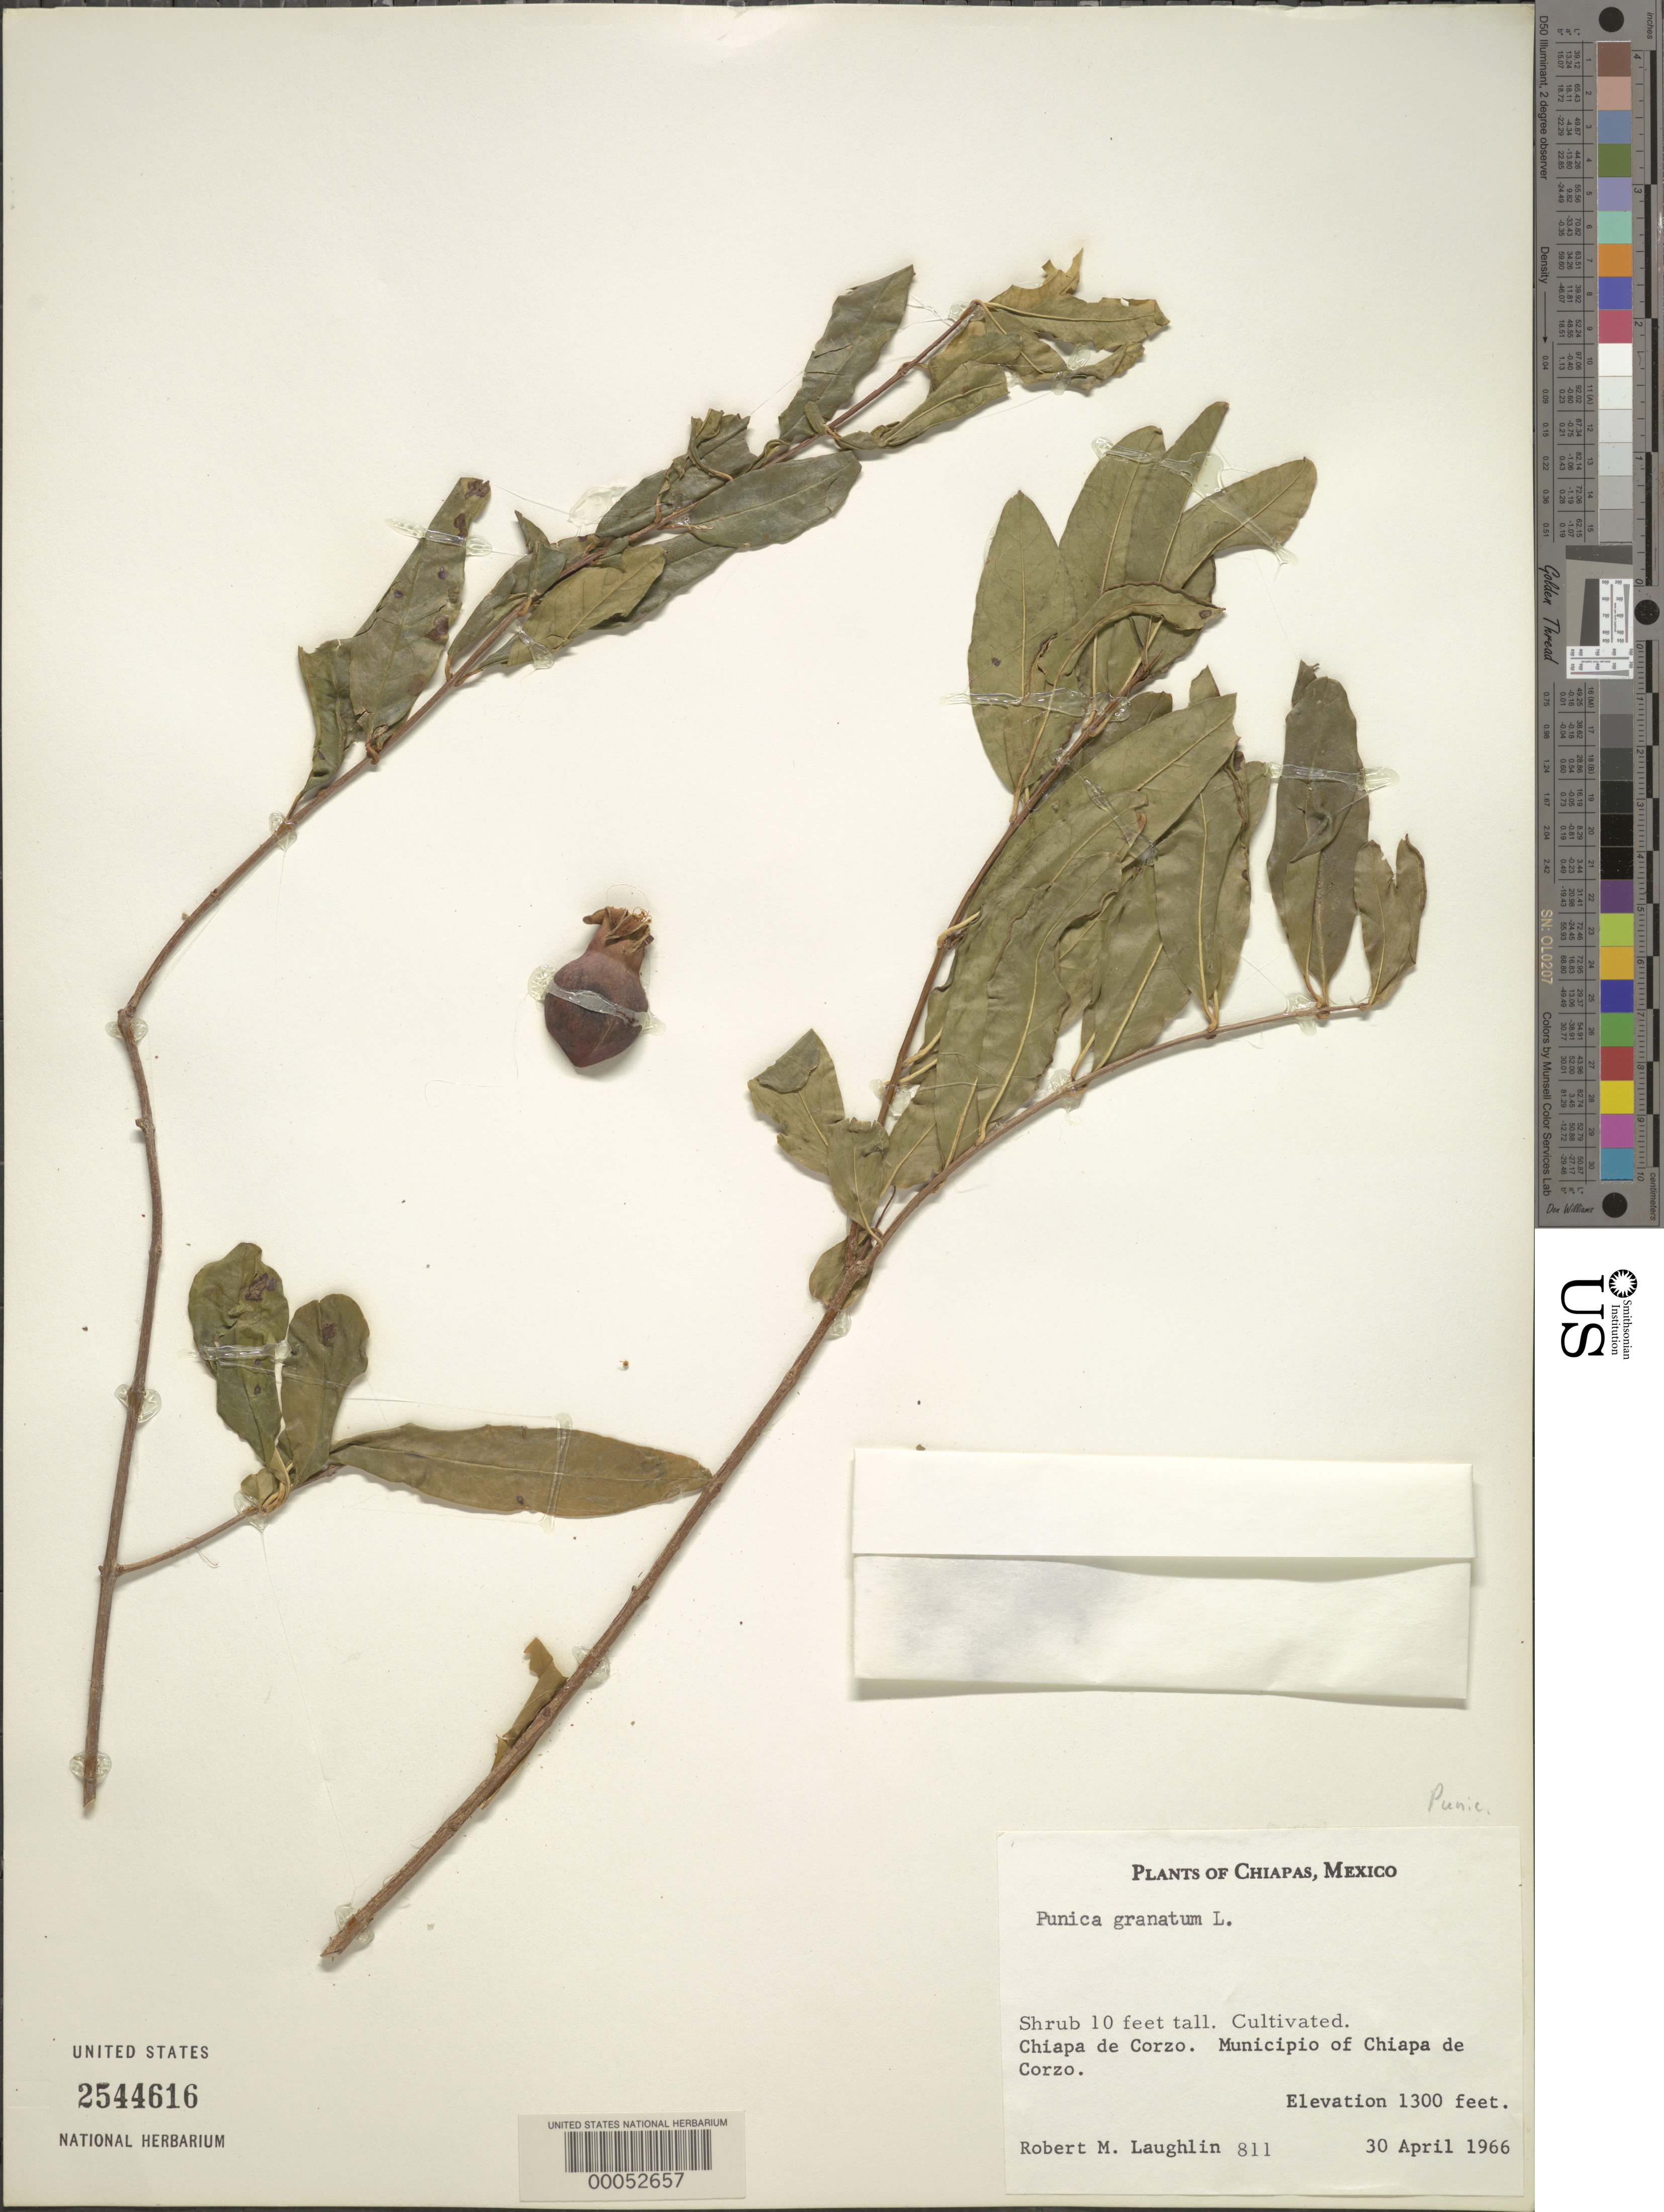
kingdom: Plantae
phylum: Tracheophyta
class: Magnoliopsida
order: Myrtales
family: Lythraceae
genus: Punica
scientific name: Punica granatum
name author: L.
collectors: R. M. Laughlin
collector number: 811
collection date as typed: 30 Apr 1966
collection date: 1966-04-30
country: Mexico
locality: Chiapa de corzo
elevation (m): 396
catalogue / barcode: US 2544616